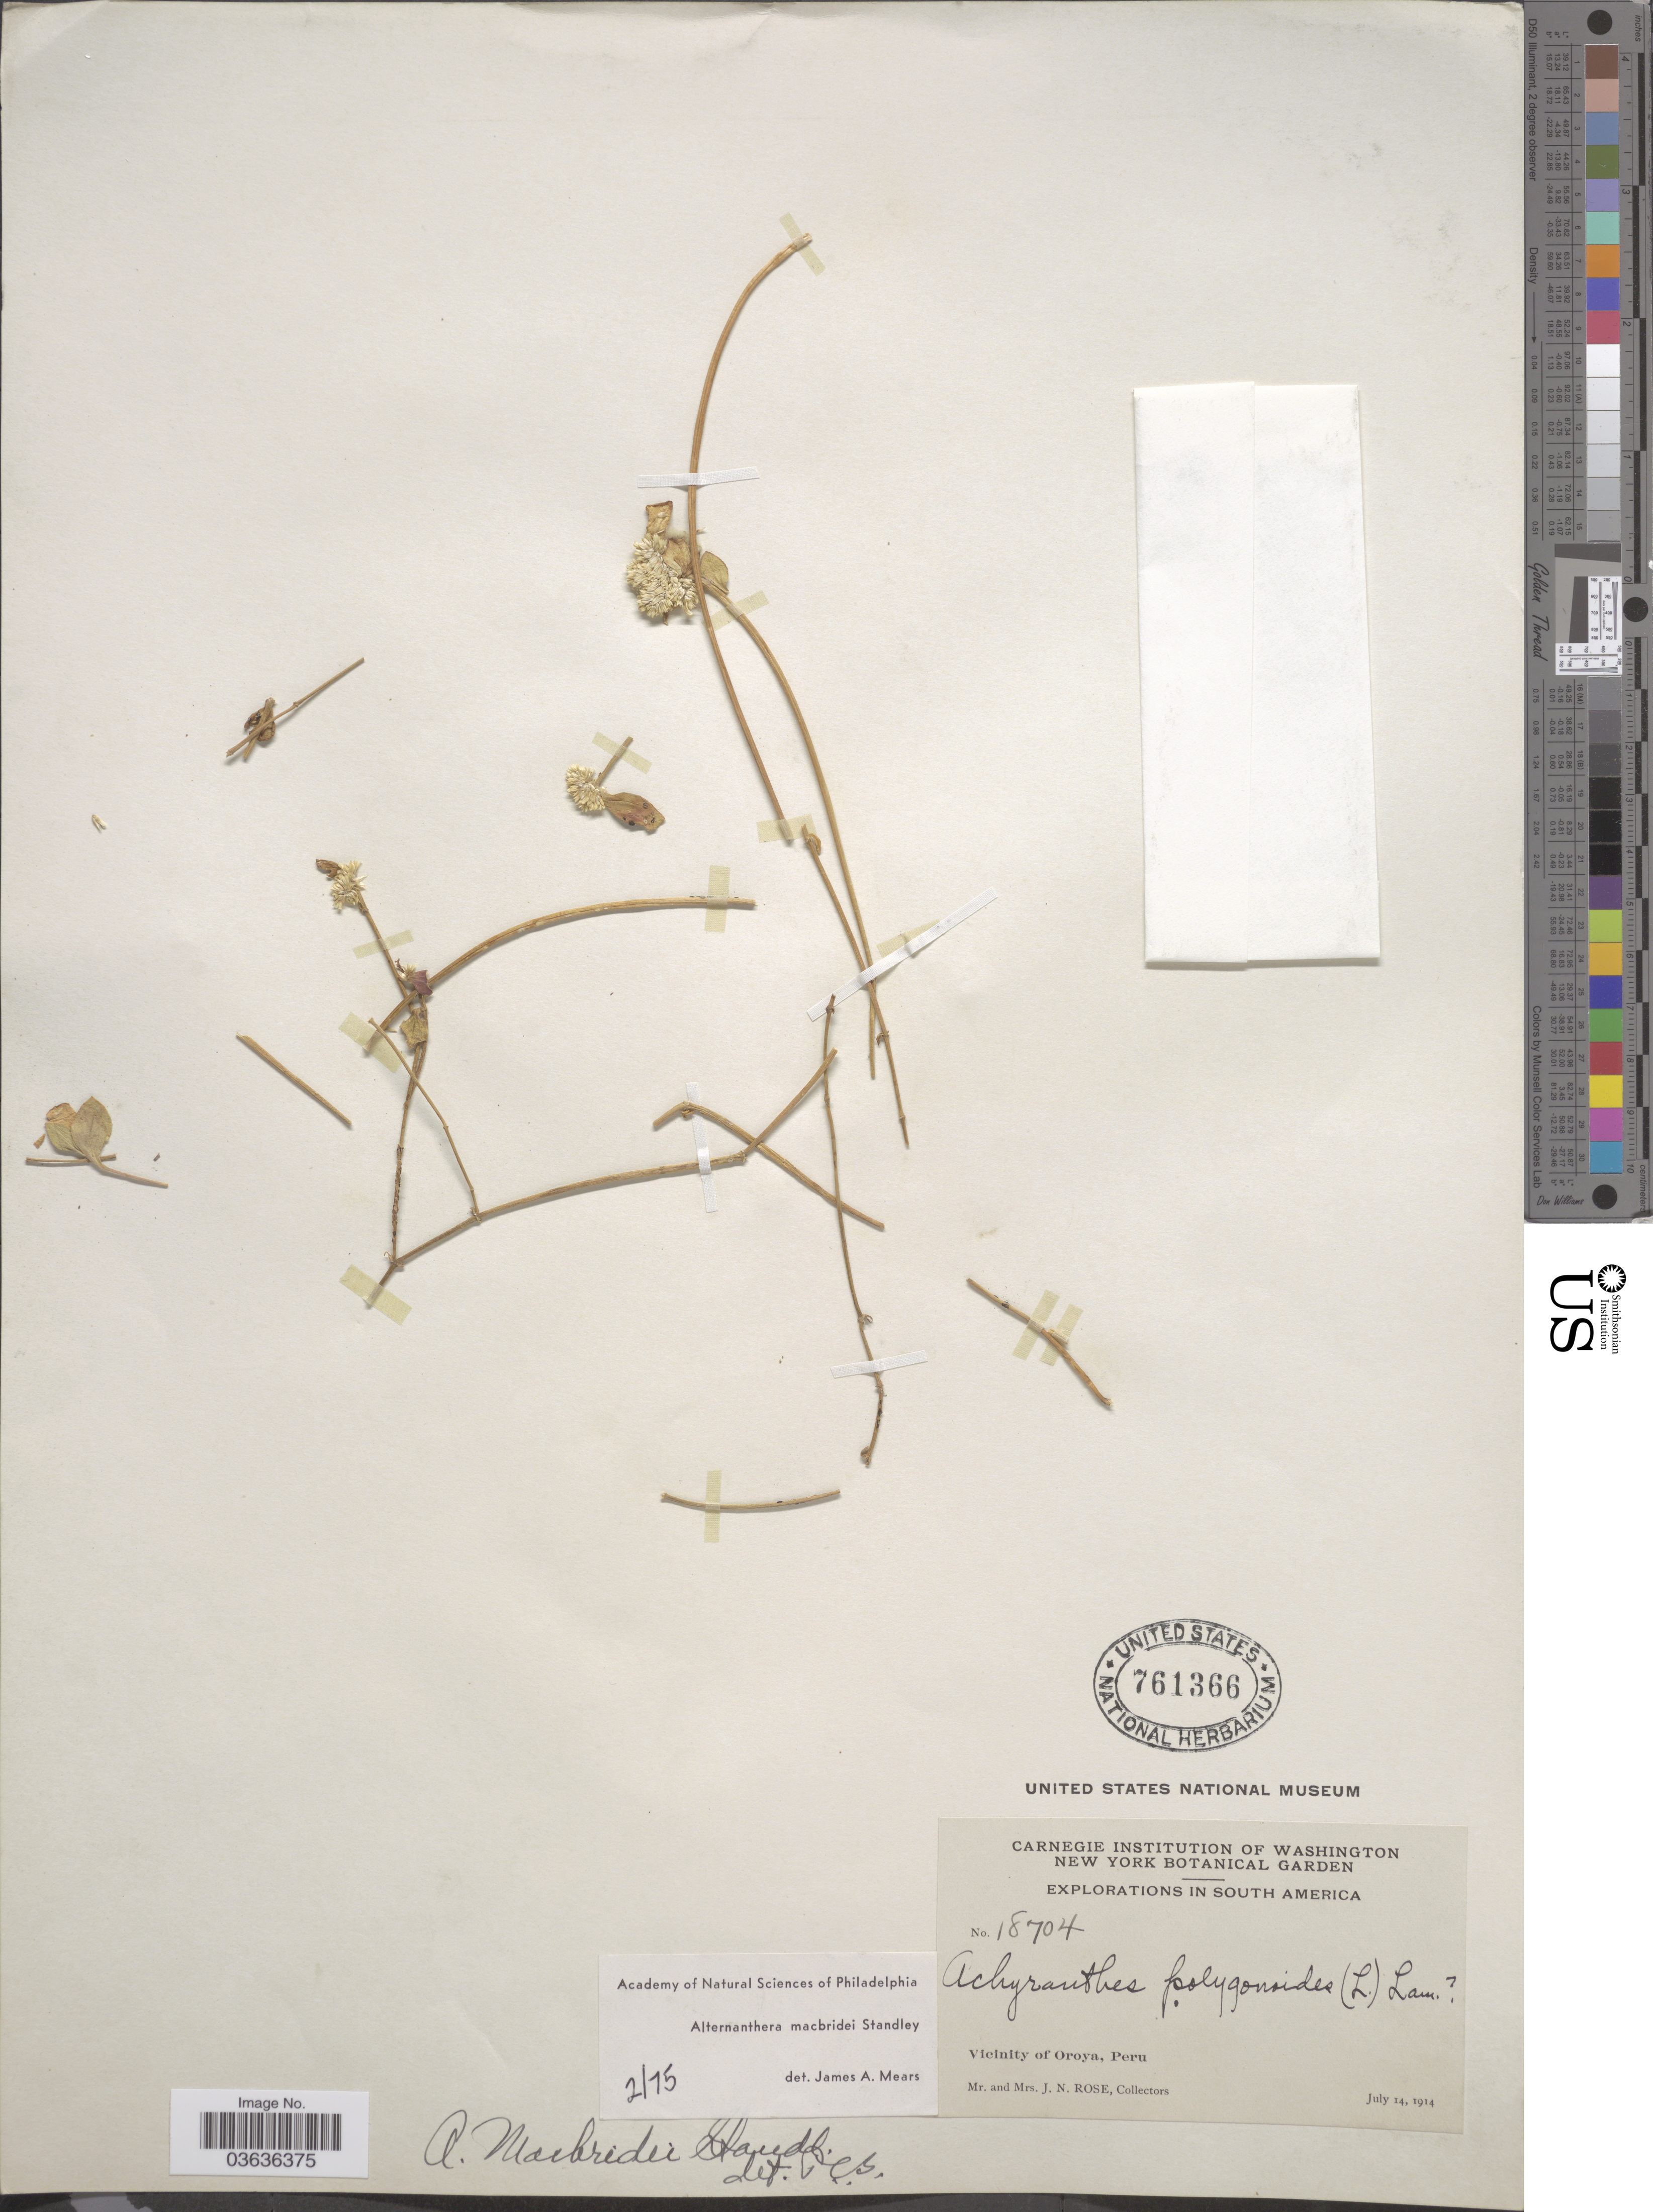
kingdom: Plantae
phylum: Tracheophyta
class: Magnoliopsida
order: Caryophyllales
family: Amaranthaceae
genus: Alternanthera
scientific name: Alternanthera macbridei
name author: Standl.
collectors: J. N. Rose & L. B. Rose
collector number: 18704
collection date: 1914-07-14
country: Peru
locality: Vicinity of Oroya.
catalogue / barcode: US 761366